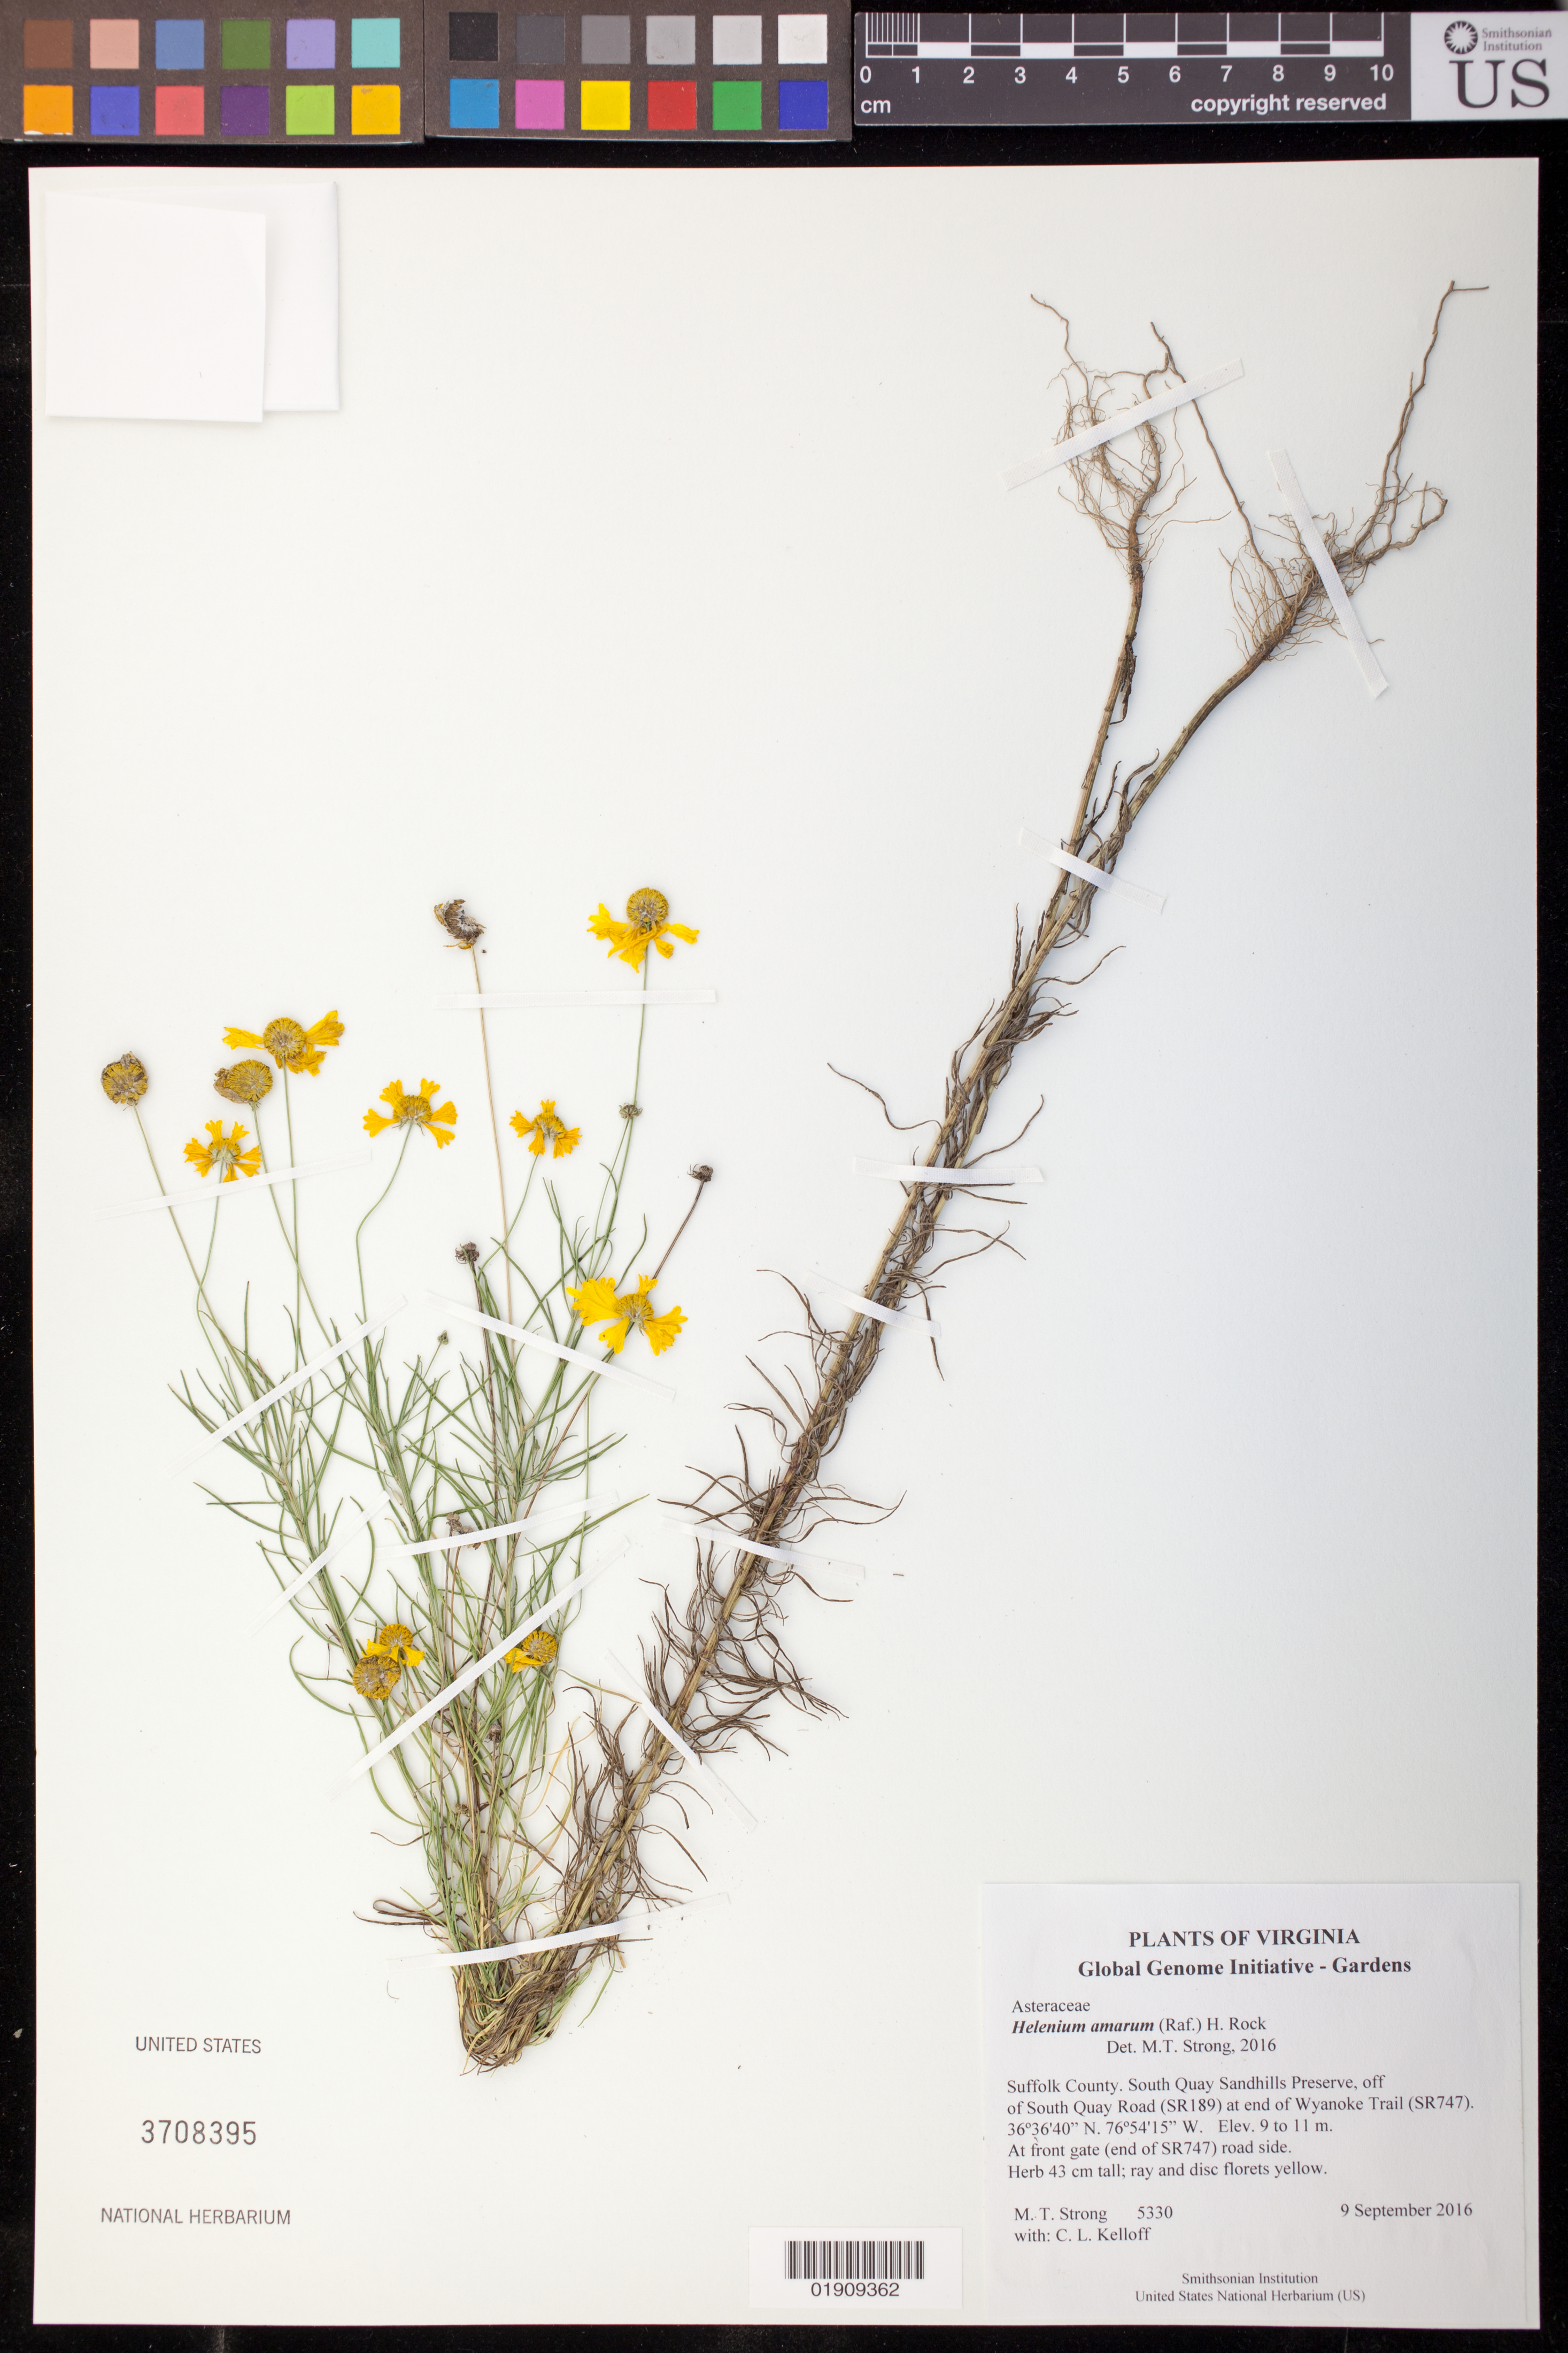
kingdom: Plantae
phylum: Tracheophyta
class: Magnoliopsida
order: Asterales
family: Asteraceae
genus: Helenium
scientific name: Helenium amarum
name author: (Raf.) H. Rock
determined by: Strong, Mark T., (BOT), Smithsonian Institution - National Museum of Natural History (UNITED STATES)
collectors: M. T. Strong & C. L. Kelloff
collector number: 5330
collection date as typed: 9 September 2016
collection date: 2016-09-09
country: United States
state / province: Virginia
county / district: City of Suffolk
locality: South Quay Sandhills Preserve. Off of South Quay Road (SR189) at end of Wyanoke Trail (SR747)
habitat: At front gate (end of SR747) road side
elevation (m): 9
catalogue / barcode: US 3708395